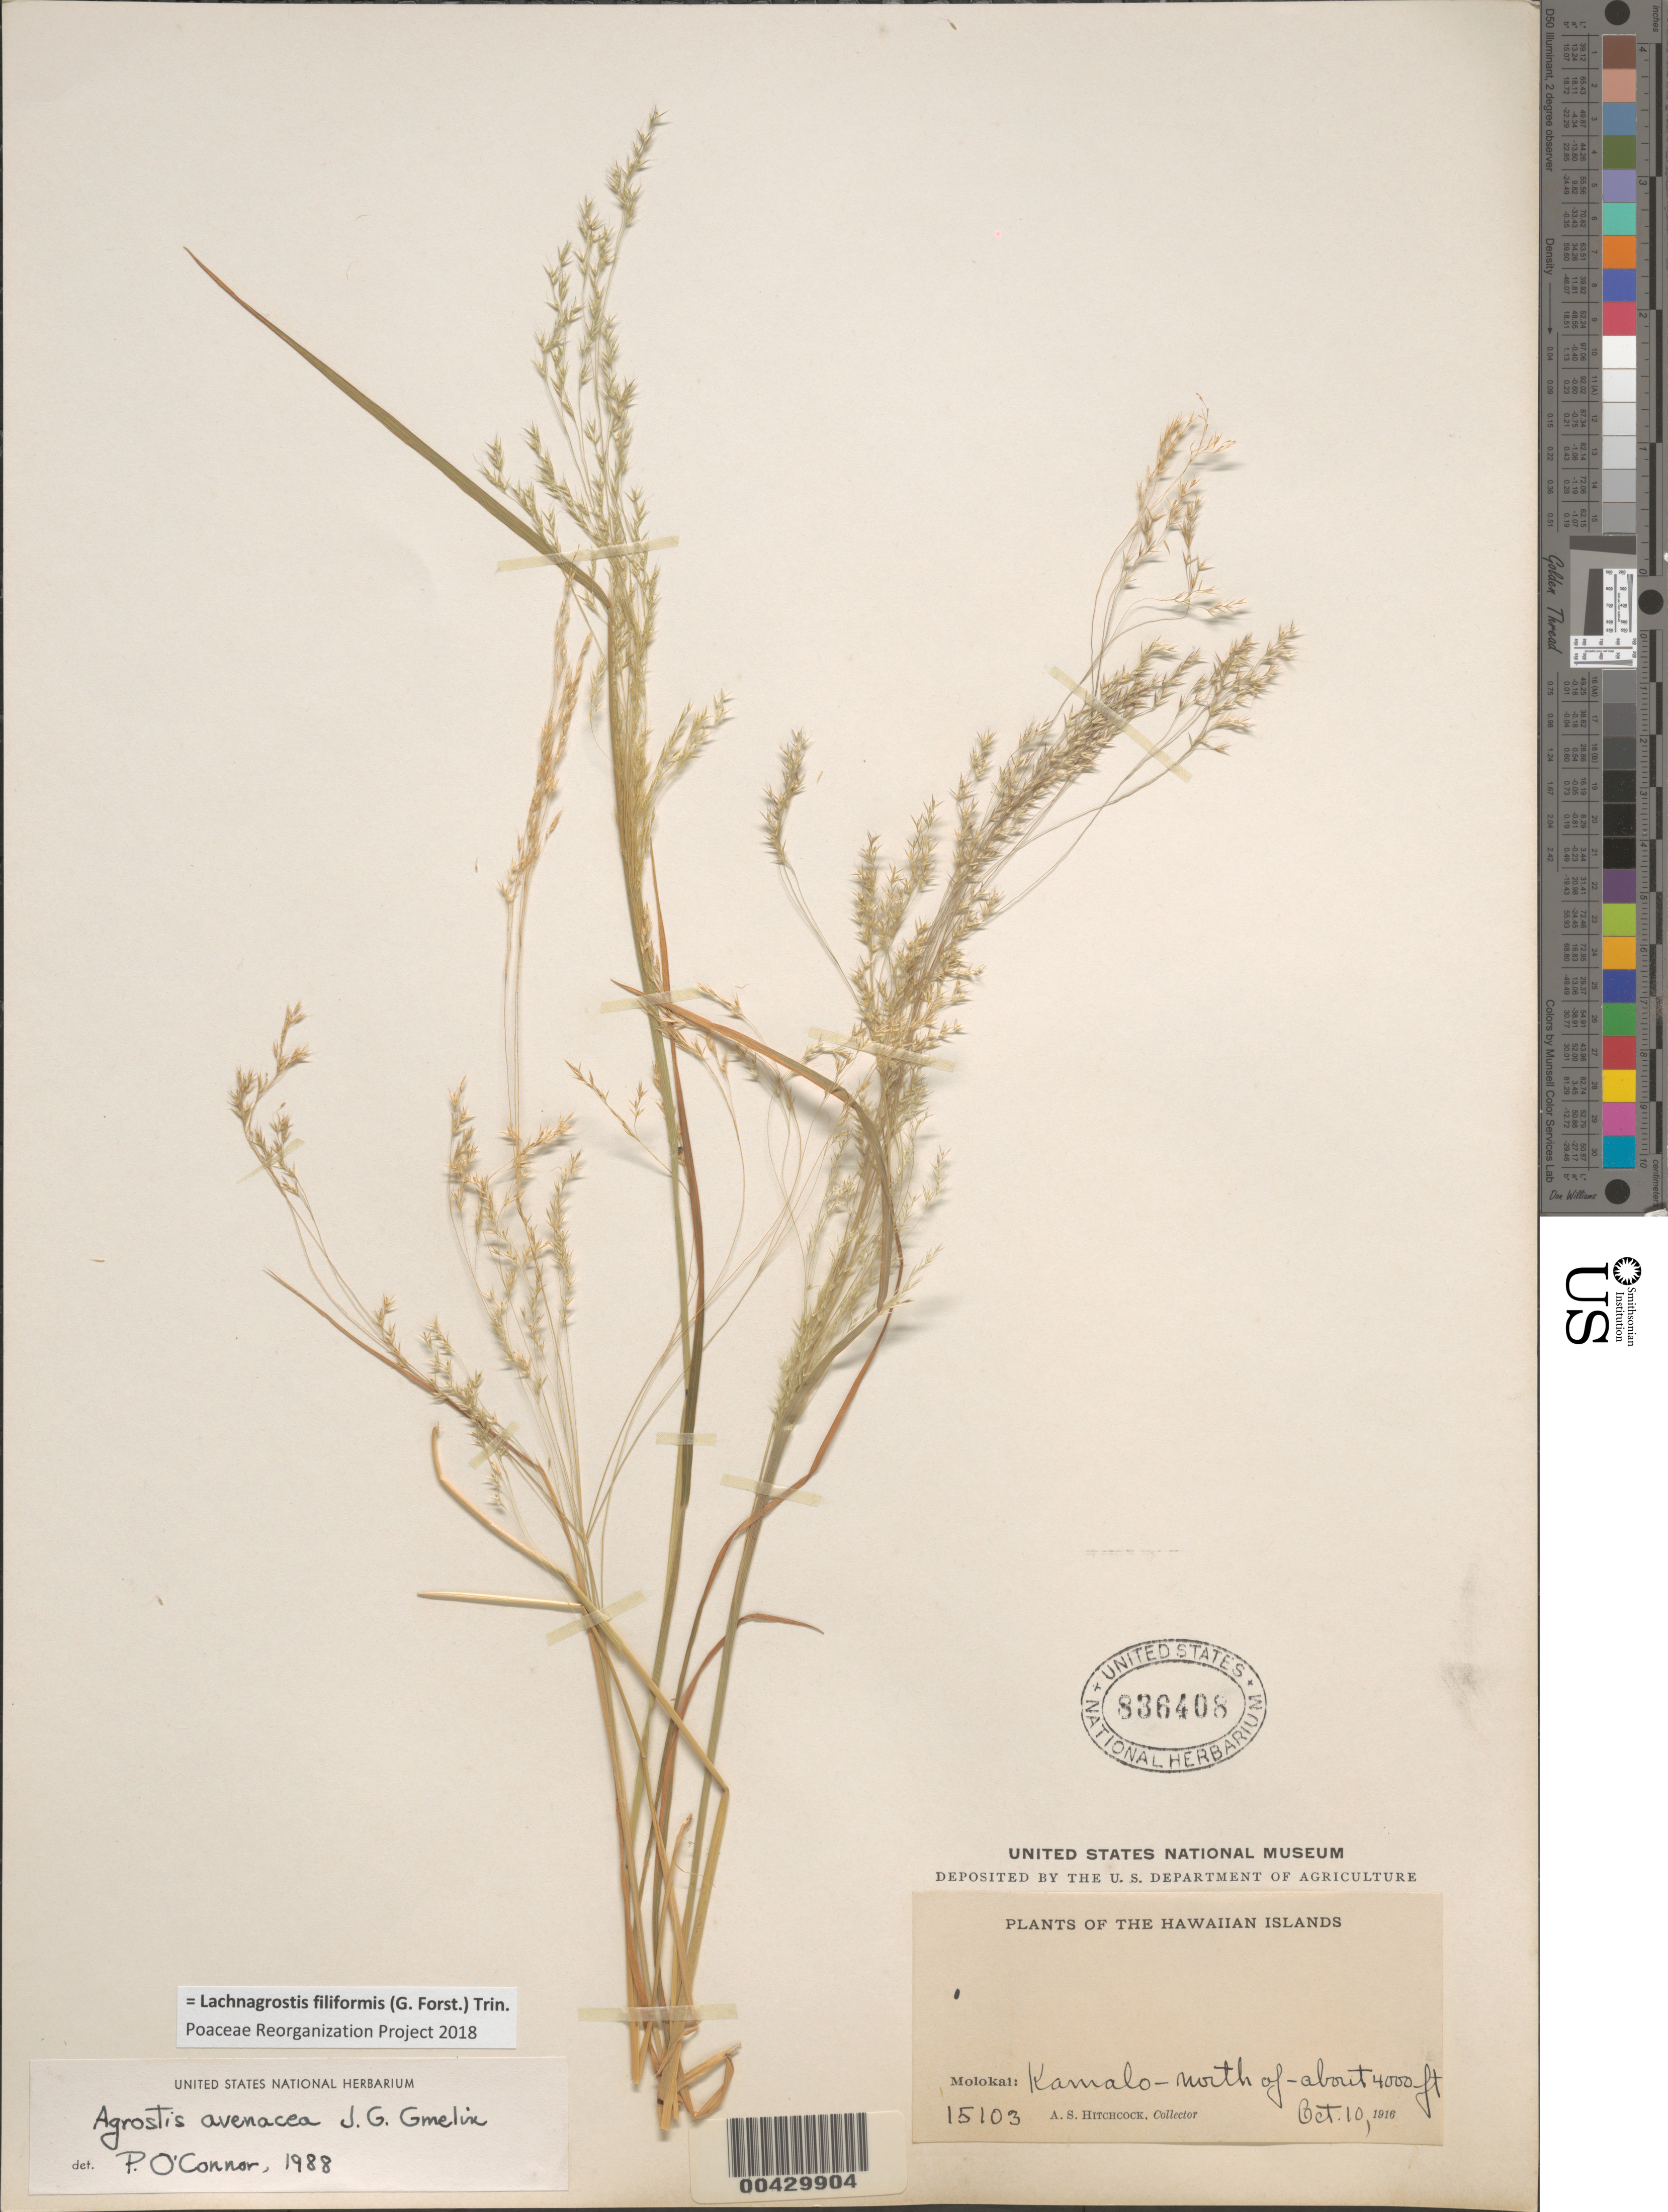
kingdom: Plantae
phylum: Tracheophyta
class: Liliopsida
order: Poales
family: Poaceae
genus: Lachnagrostis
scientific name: Lachnagrostis filiformis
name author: (J.R. Forst.) Trin.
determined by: Poaceae Reorganization Project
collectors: A. S. Hitchcock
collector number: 15103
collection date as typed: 10 Oct 1916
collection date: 1916-10-10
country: United States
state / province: Hawaii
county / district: Maui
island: Moloka'i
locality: North of Kamalo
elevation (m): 1219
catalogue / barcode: US 836408